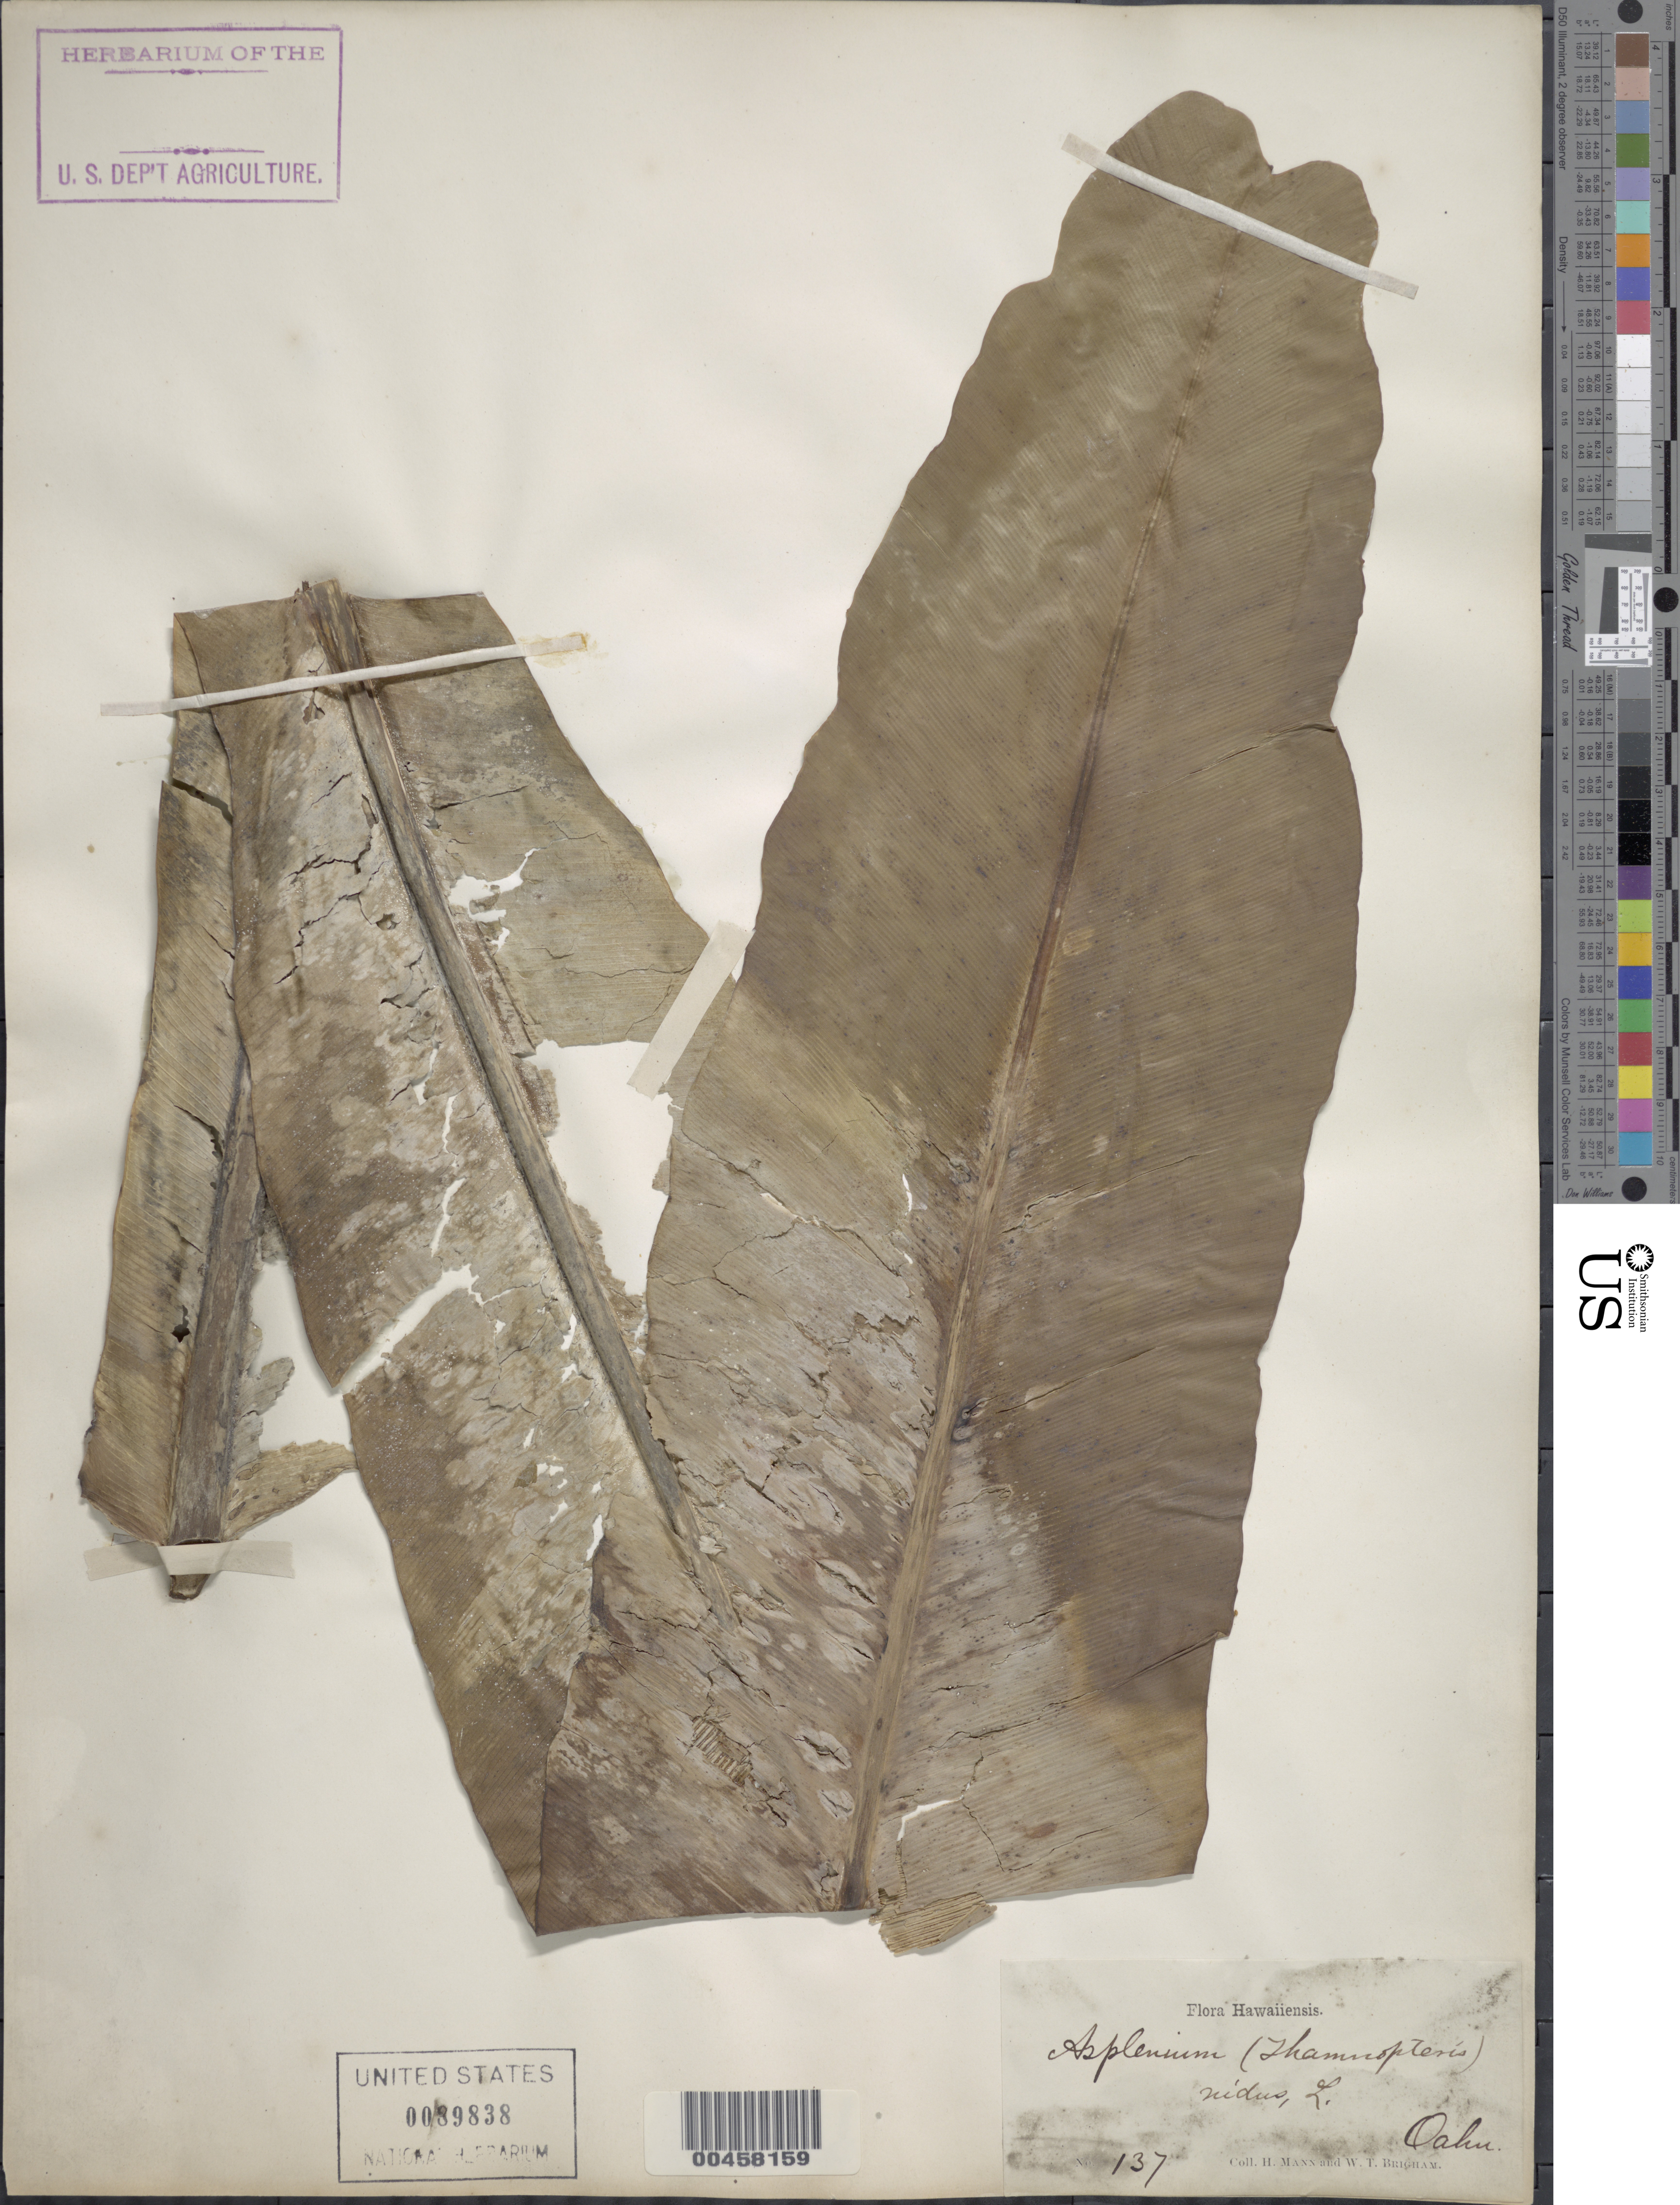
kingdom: Plantae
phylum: Tracheophyta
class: Polypodiopsida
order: Polypodiales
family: Aspleniaceae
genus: Asplenium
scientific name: Asplenium nidus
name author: L.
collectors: H. Mann & W. T. Brigham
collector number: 137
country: United States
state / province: Hawaii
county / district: Honolulu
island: Oahu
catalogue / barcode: US 89838